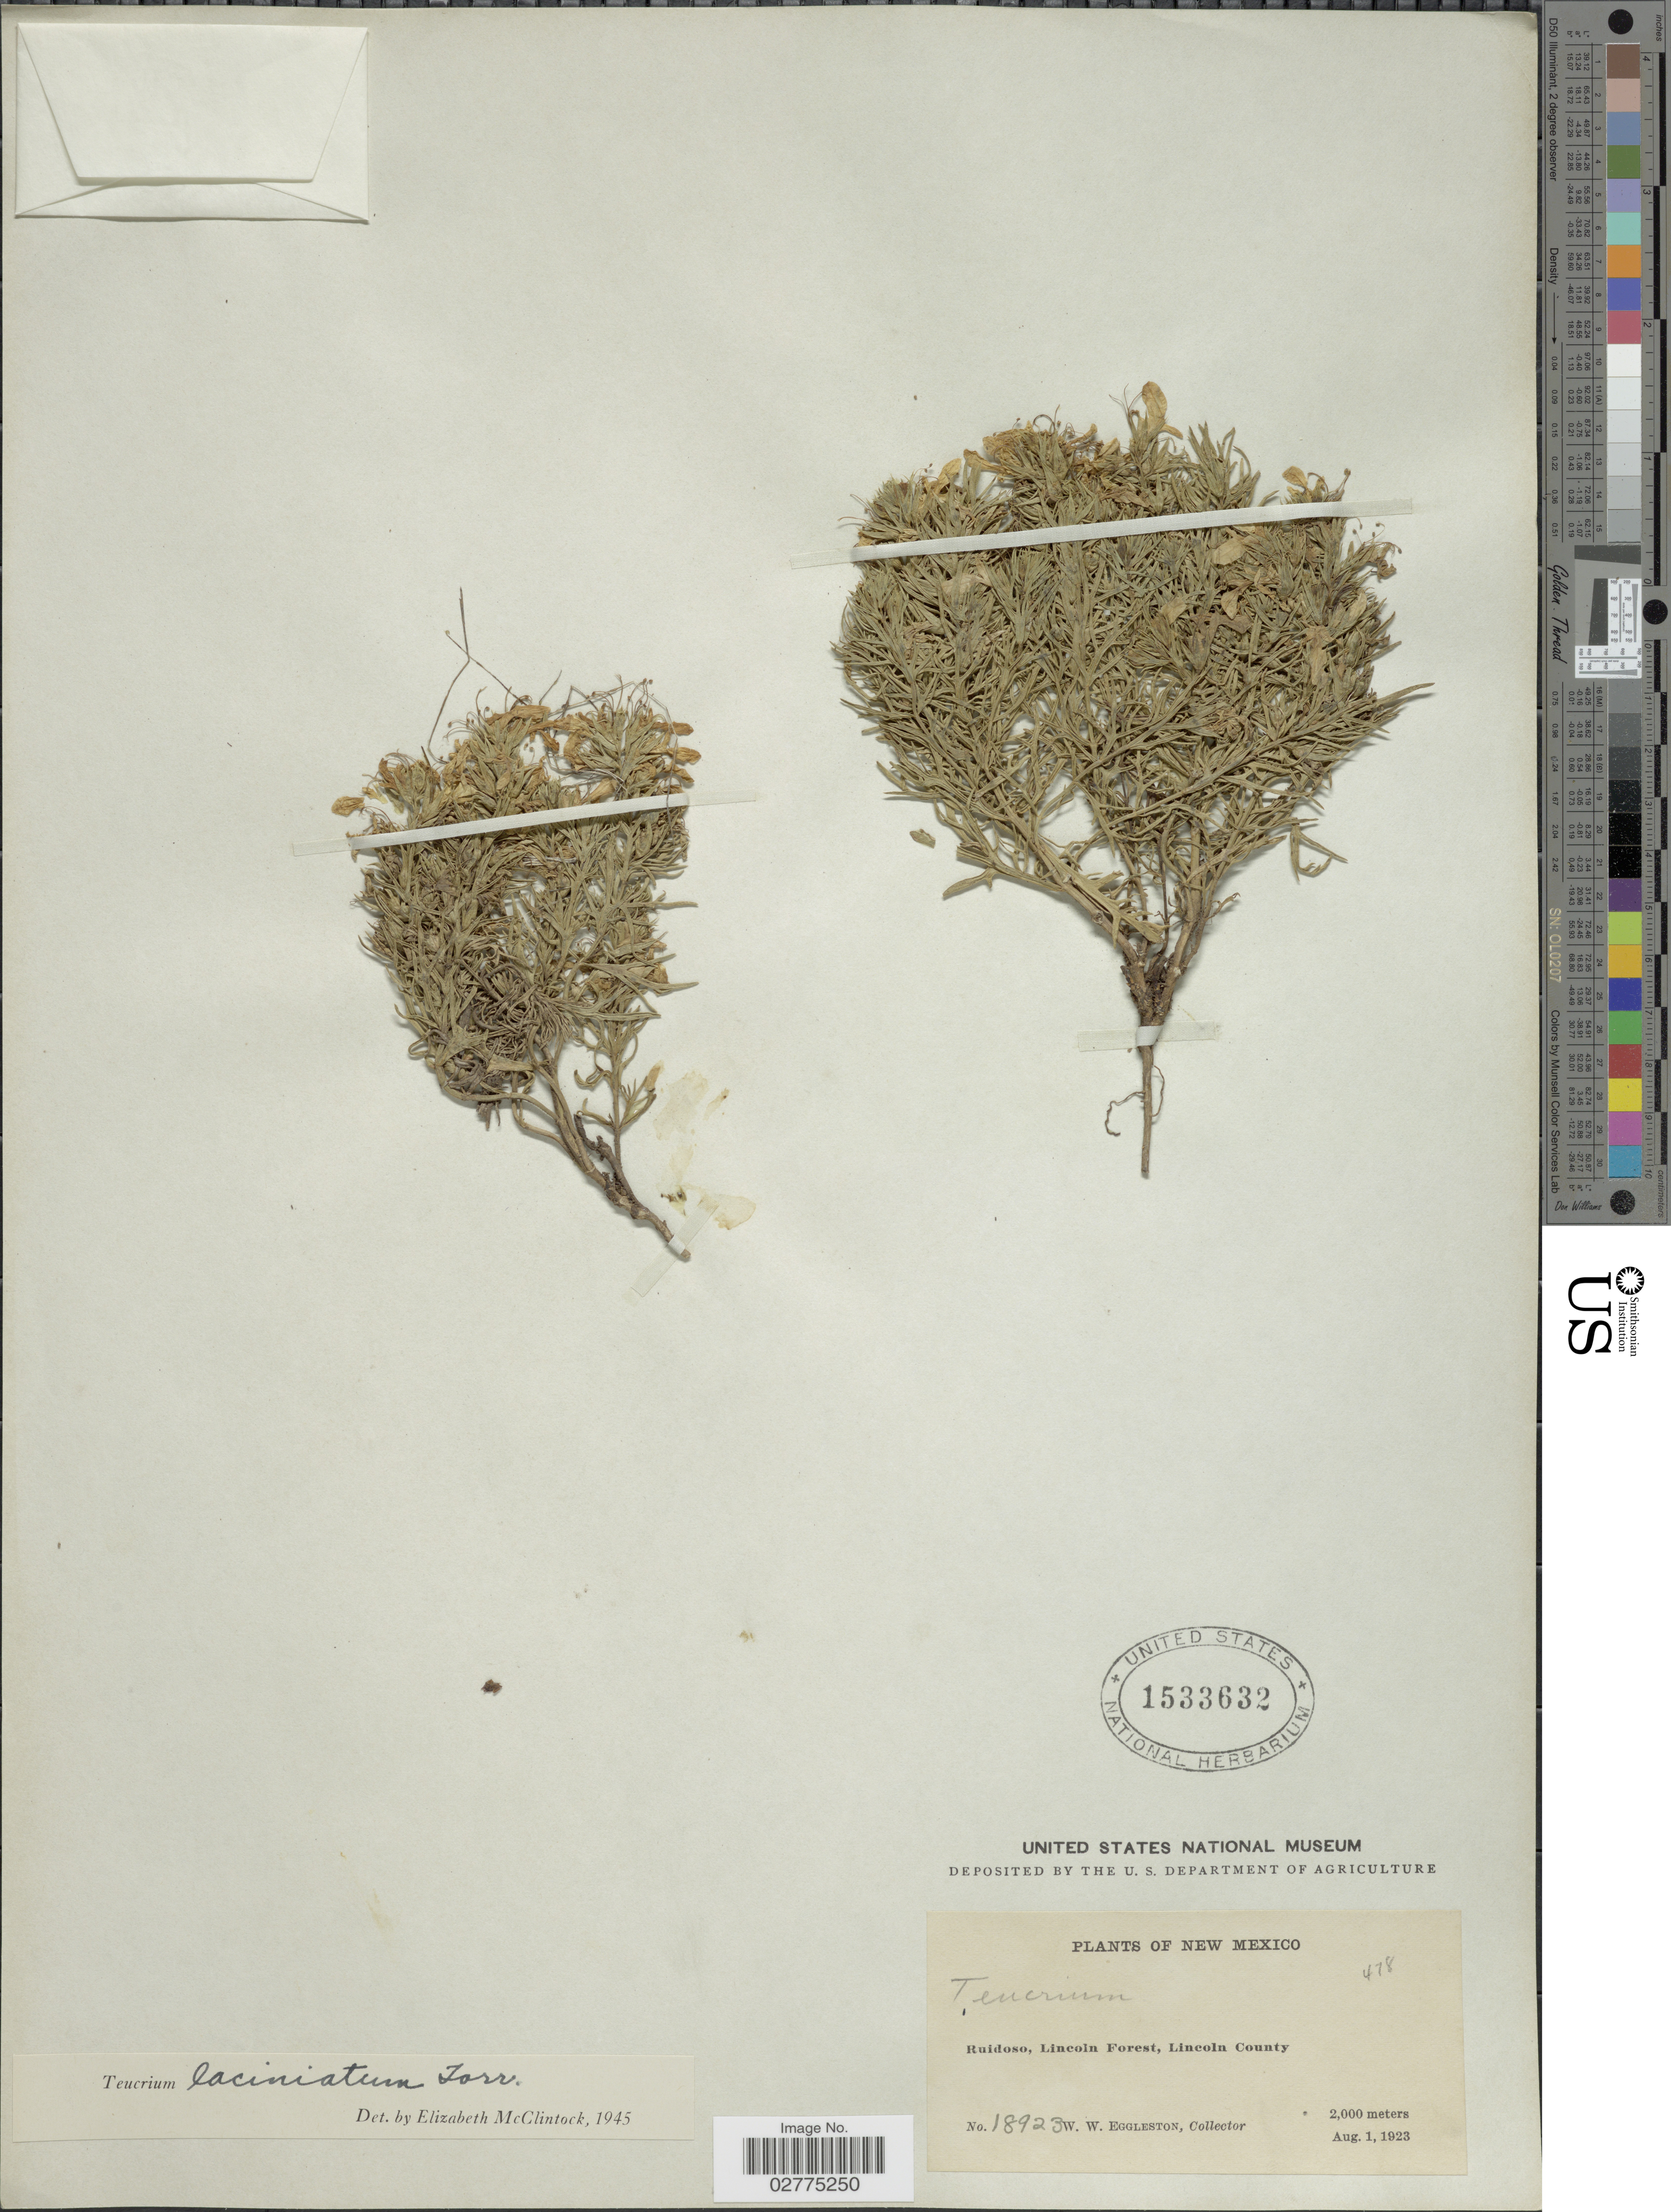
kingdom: Plantae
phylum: Tracheophyta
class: Magnoliopsida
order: Lamiales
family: Lamiaceae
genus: Teucrium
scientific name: Teucrium laciniatum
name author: Torr.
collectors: W. W. Eggleston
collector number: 18923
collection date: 1923-08-01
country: United States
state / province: New Mexico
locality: Ruidoso, Lincoln Forest, Lincoln County.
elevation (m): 2000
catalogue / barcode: US 1533632